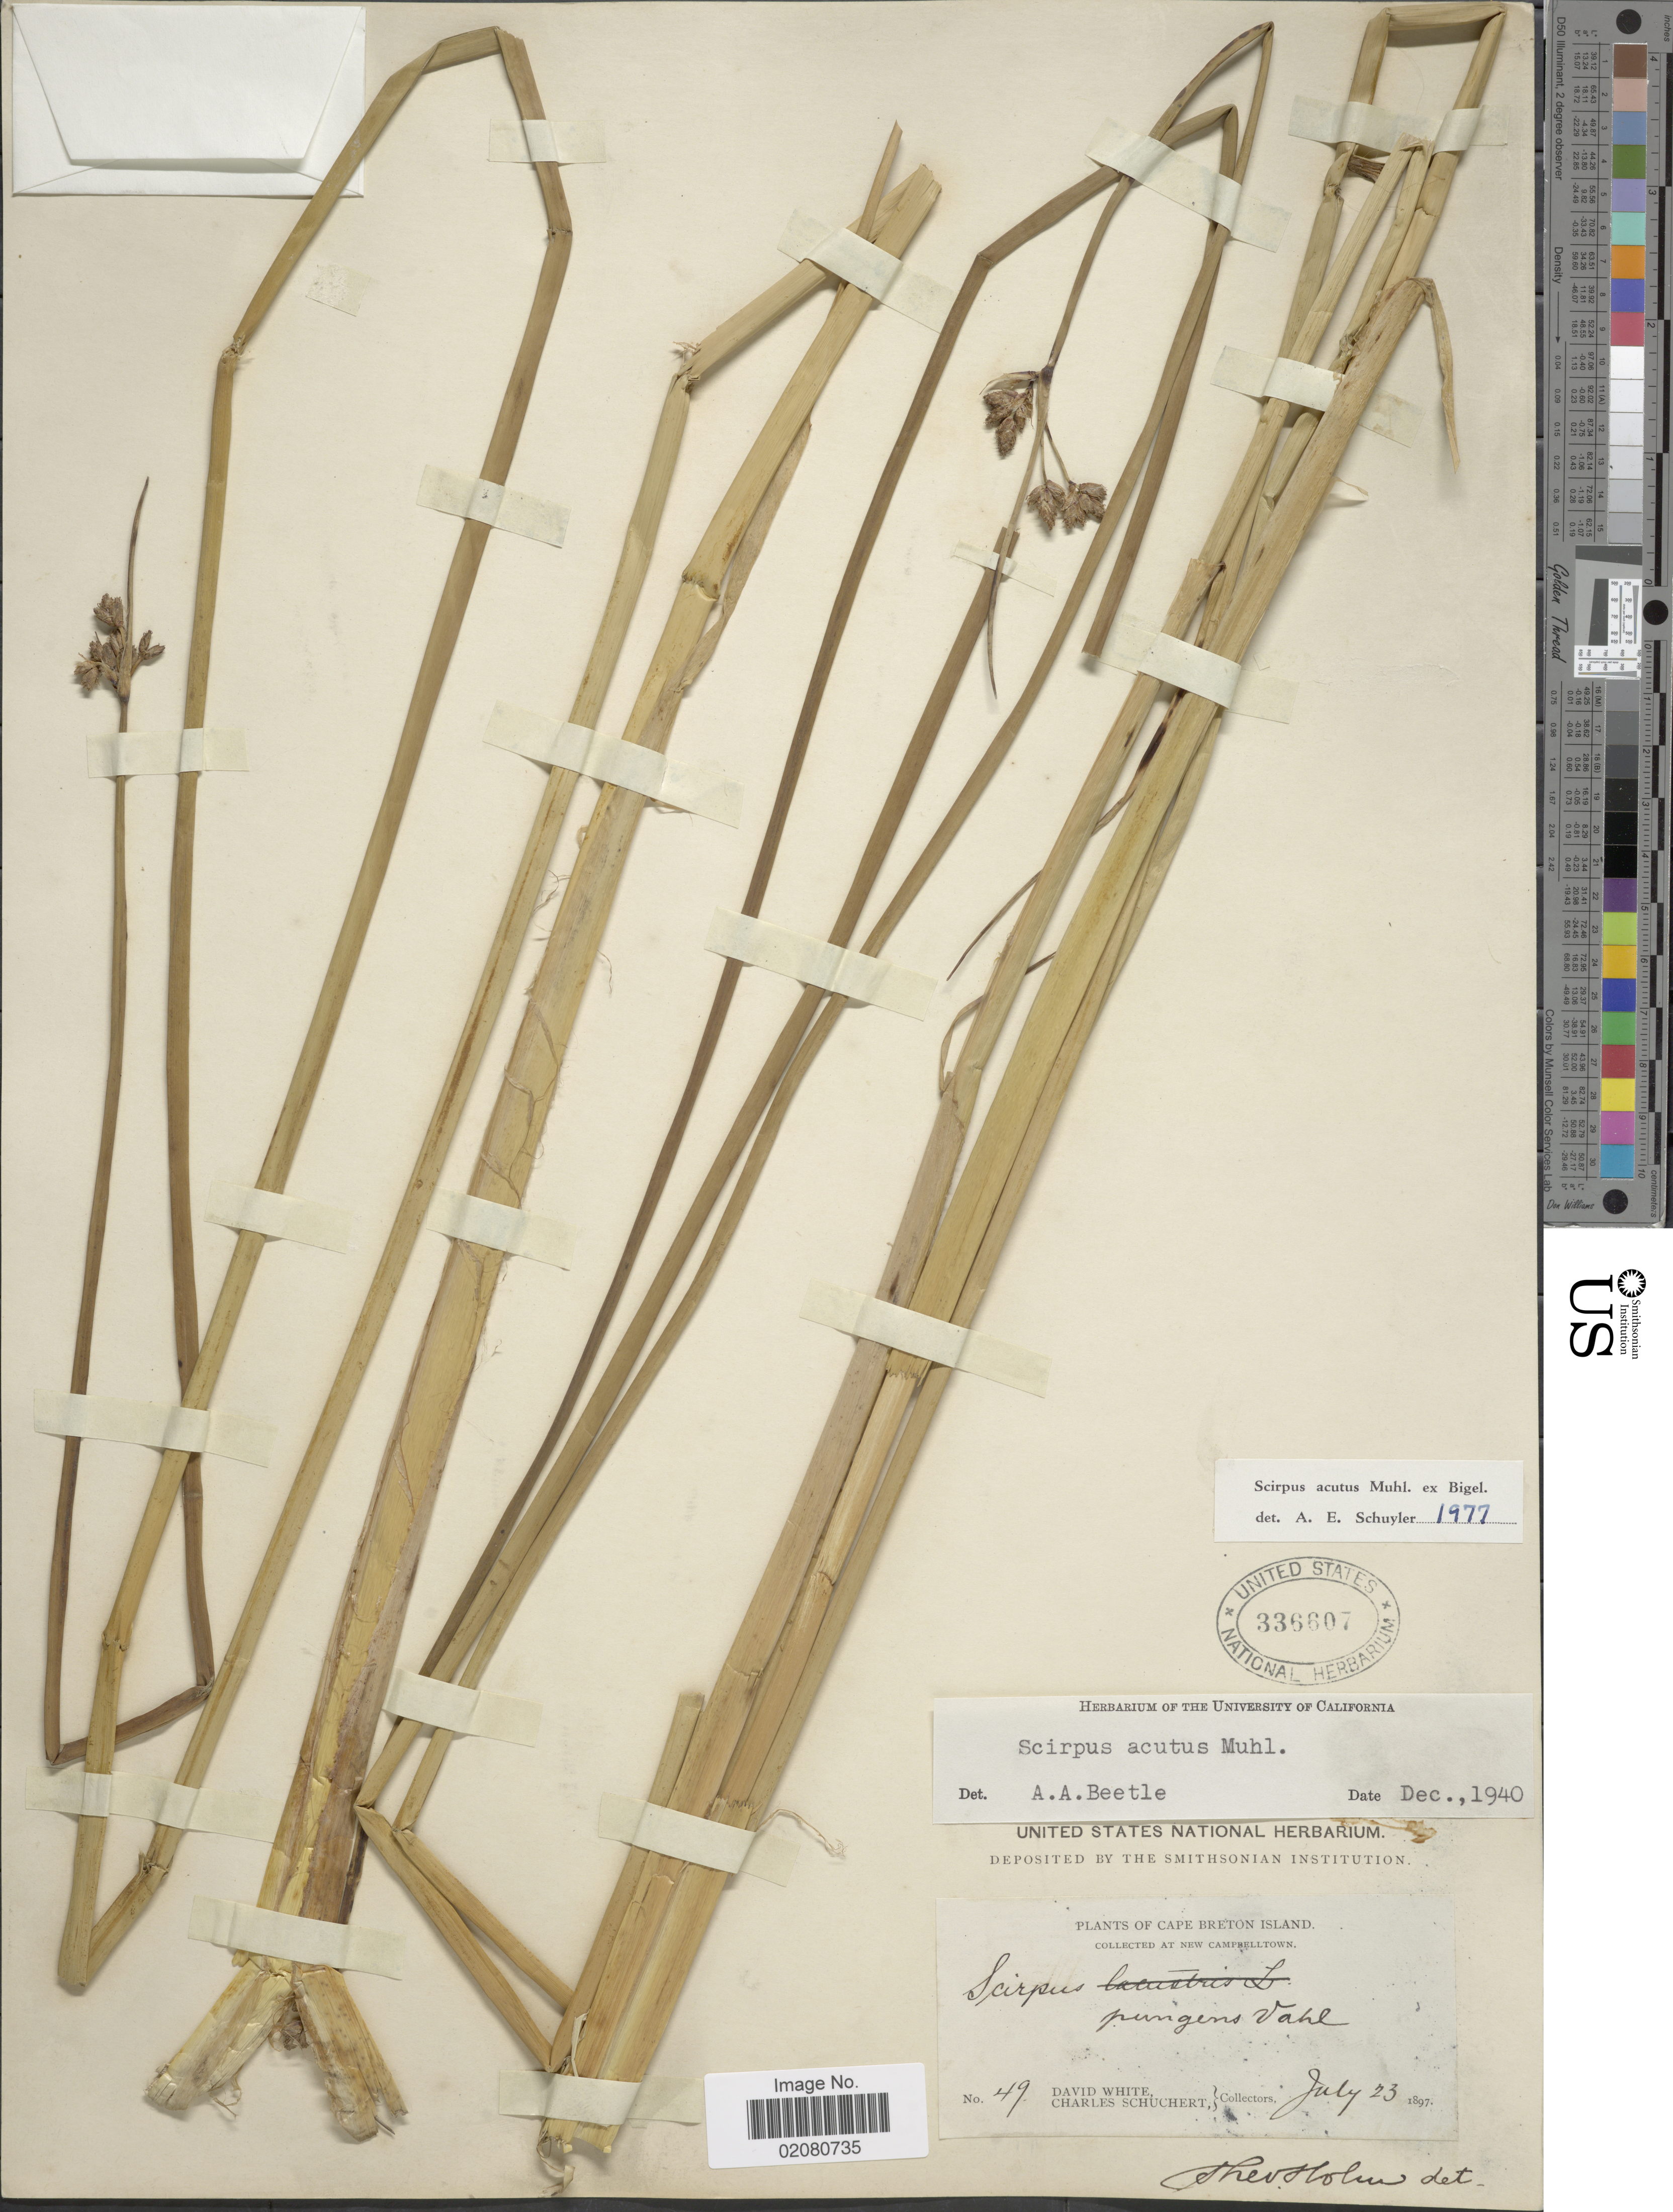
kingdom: Plantae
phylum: Tracheophyta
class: Liliopsida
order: Poales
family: Cyperaceae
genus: Schoenoplectus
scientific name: Schoenoplectus acutus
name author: (Muhl. ex Bigelow) Á. Löve & D. Löve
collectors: D. White & C. Schuchert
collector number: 49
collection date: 1897-07-23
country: Canada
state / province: Nova Scotia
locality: Cape Breton Island. New Campbelltown.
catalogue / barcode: US 336607